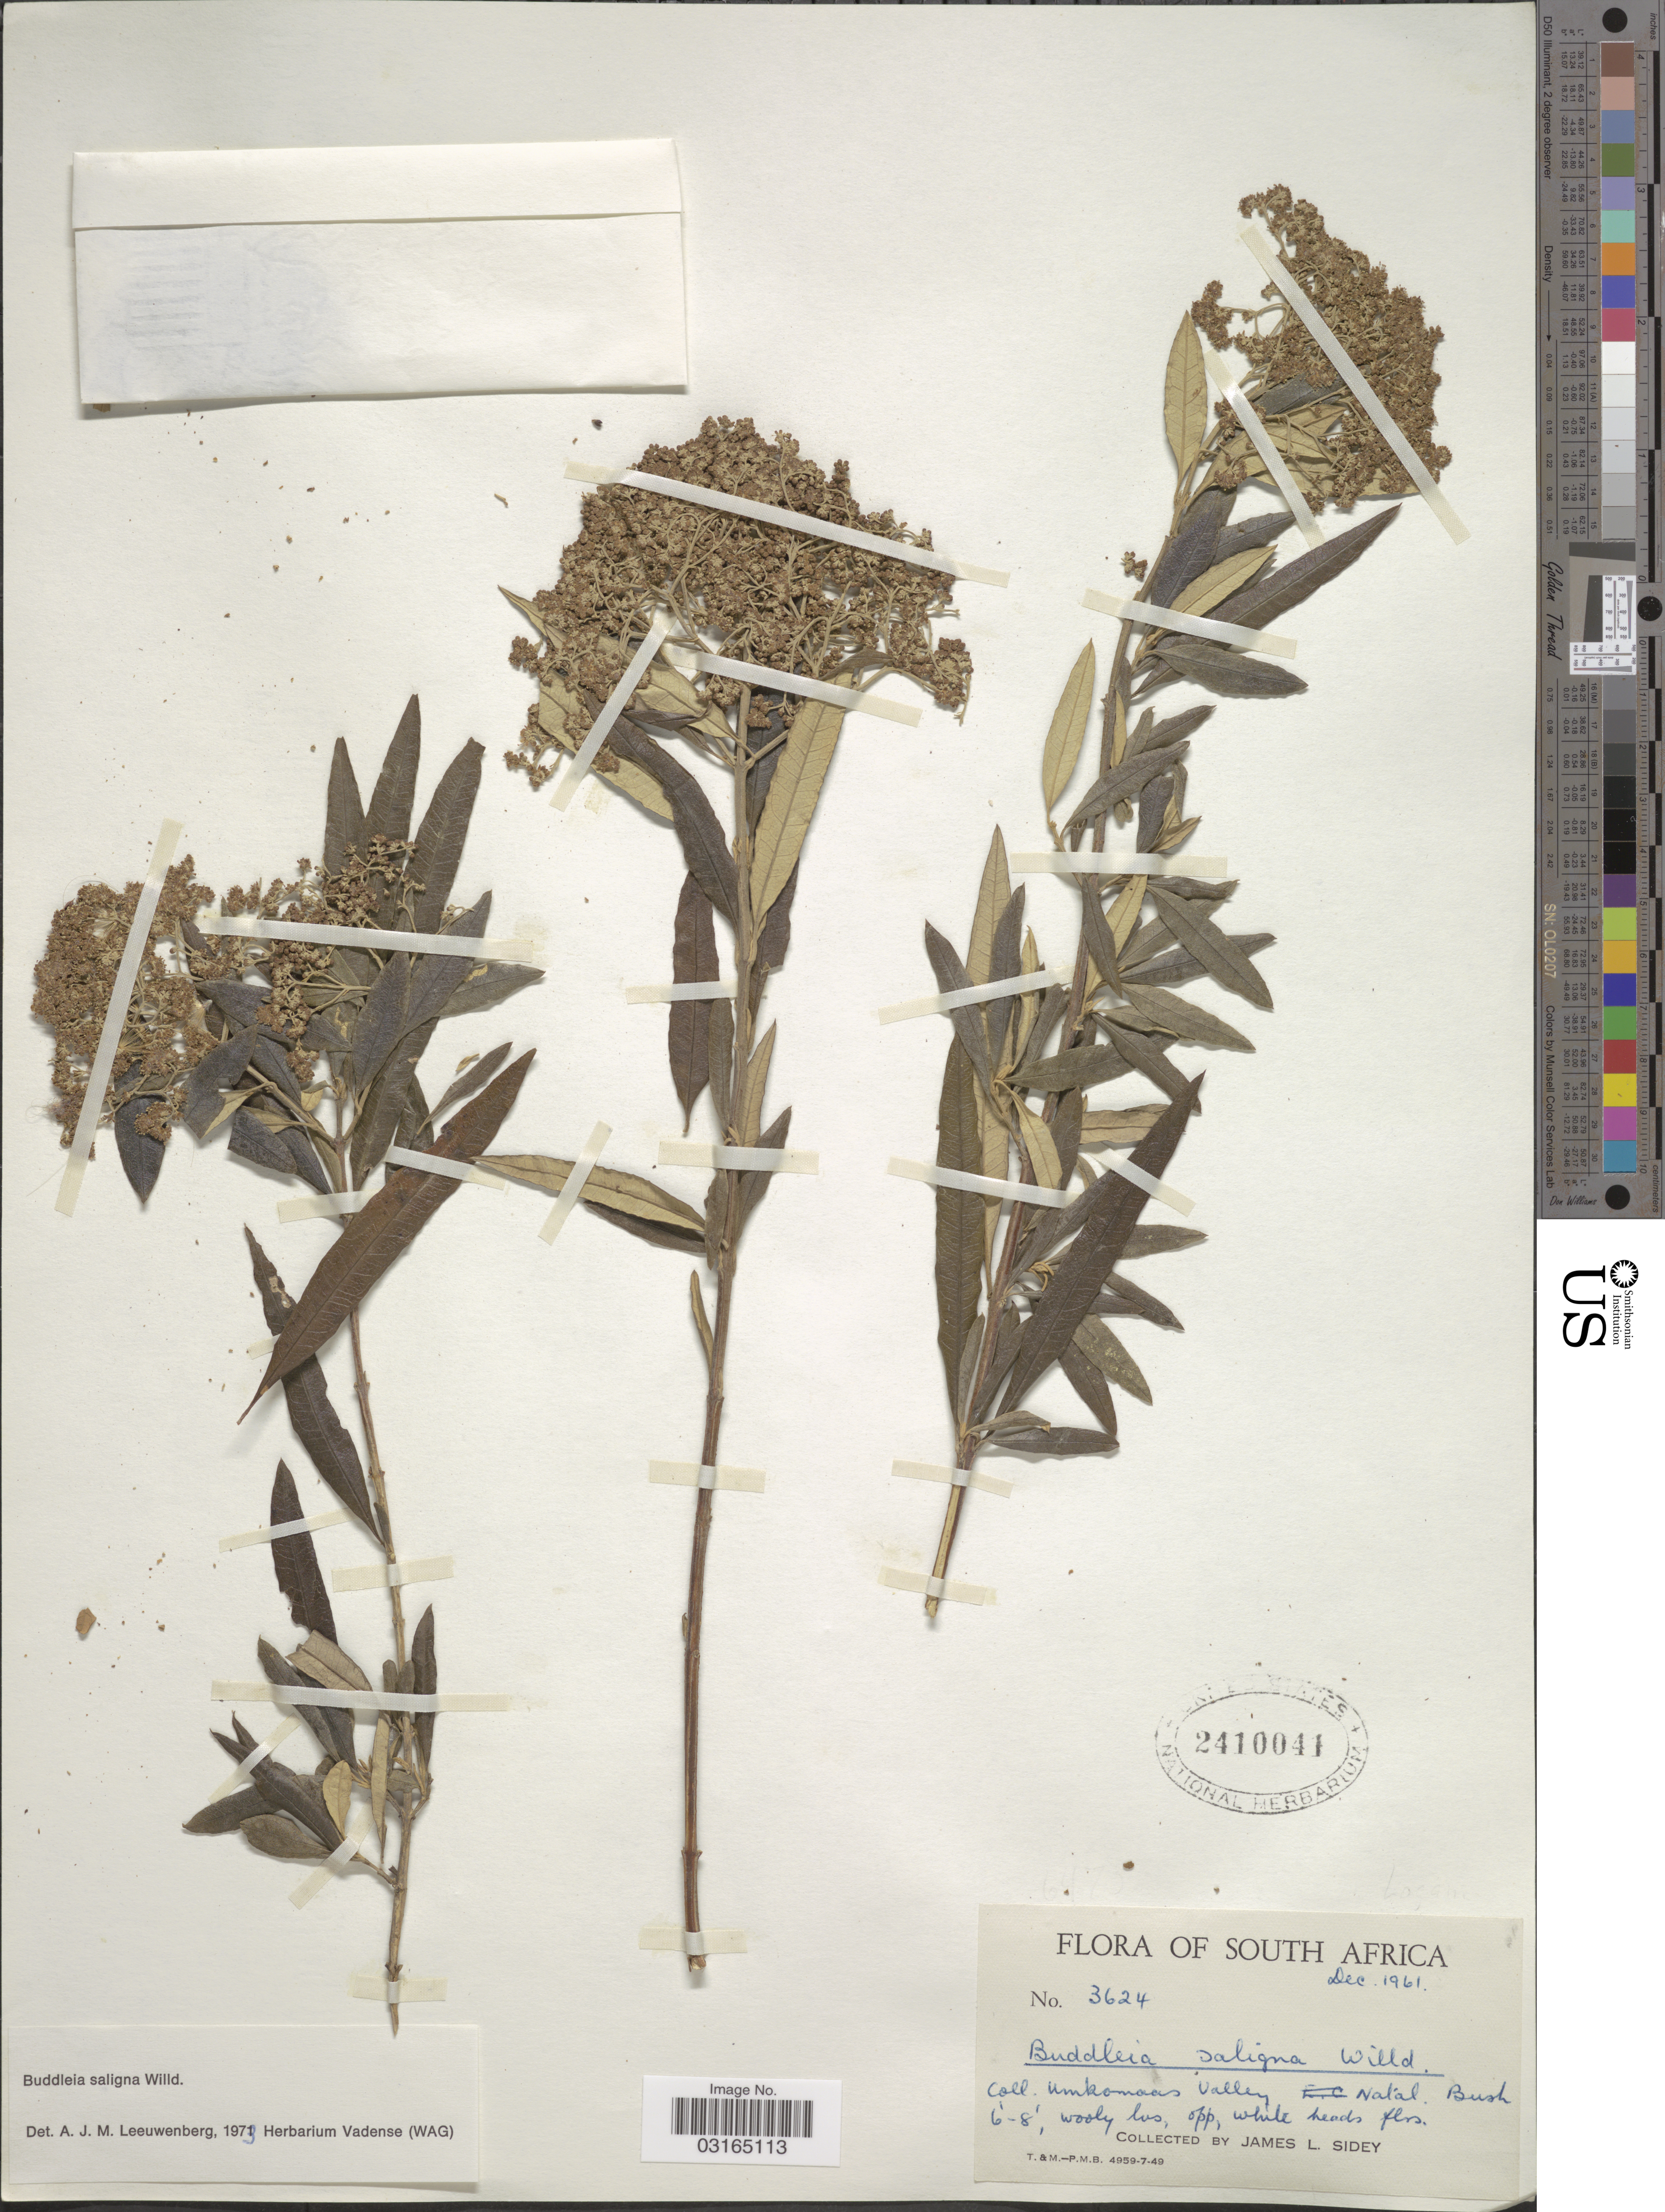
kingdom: Plantae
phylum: Tracheophyta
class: Magnoliopsida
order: Lamiales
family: Scrophulariaceae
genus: Buddleja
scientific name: Buddleja saligna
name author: Willd.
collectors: J. L. Sidey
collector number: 3624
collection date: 1961-12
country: South Africa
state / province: KwaZulu-Natal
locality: Umkomaas Valley, Natal.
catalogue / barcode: US 2410041